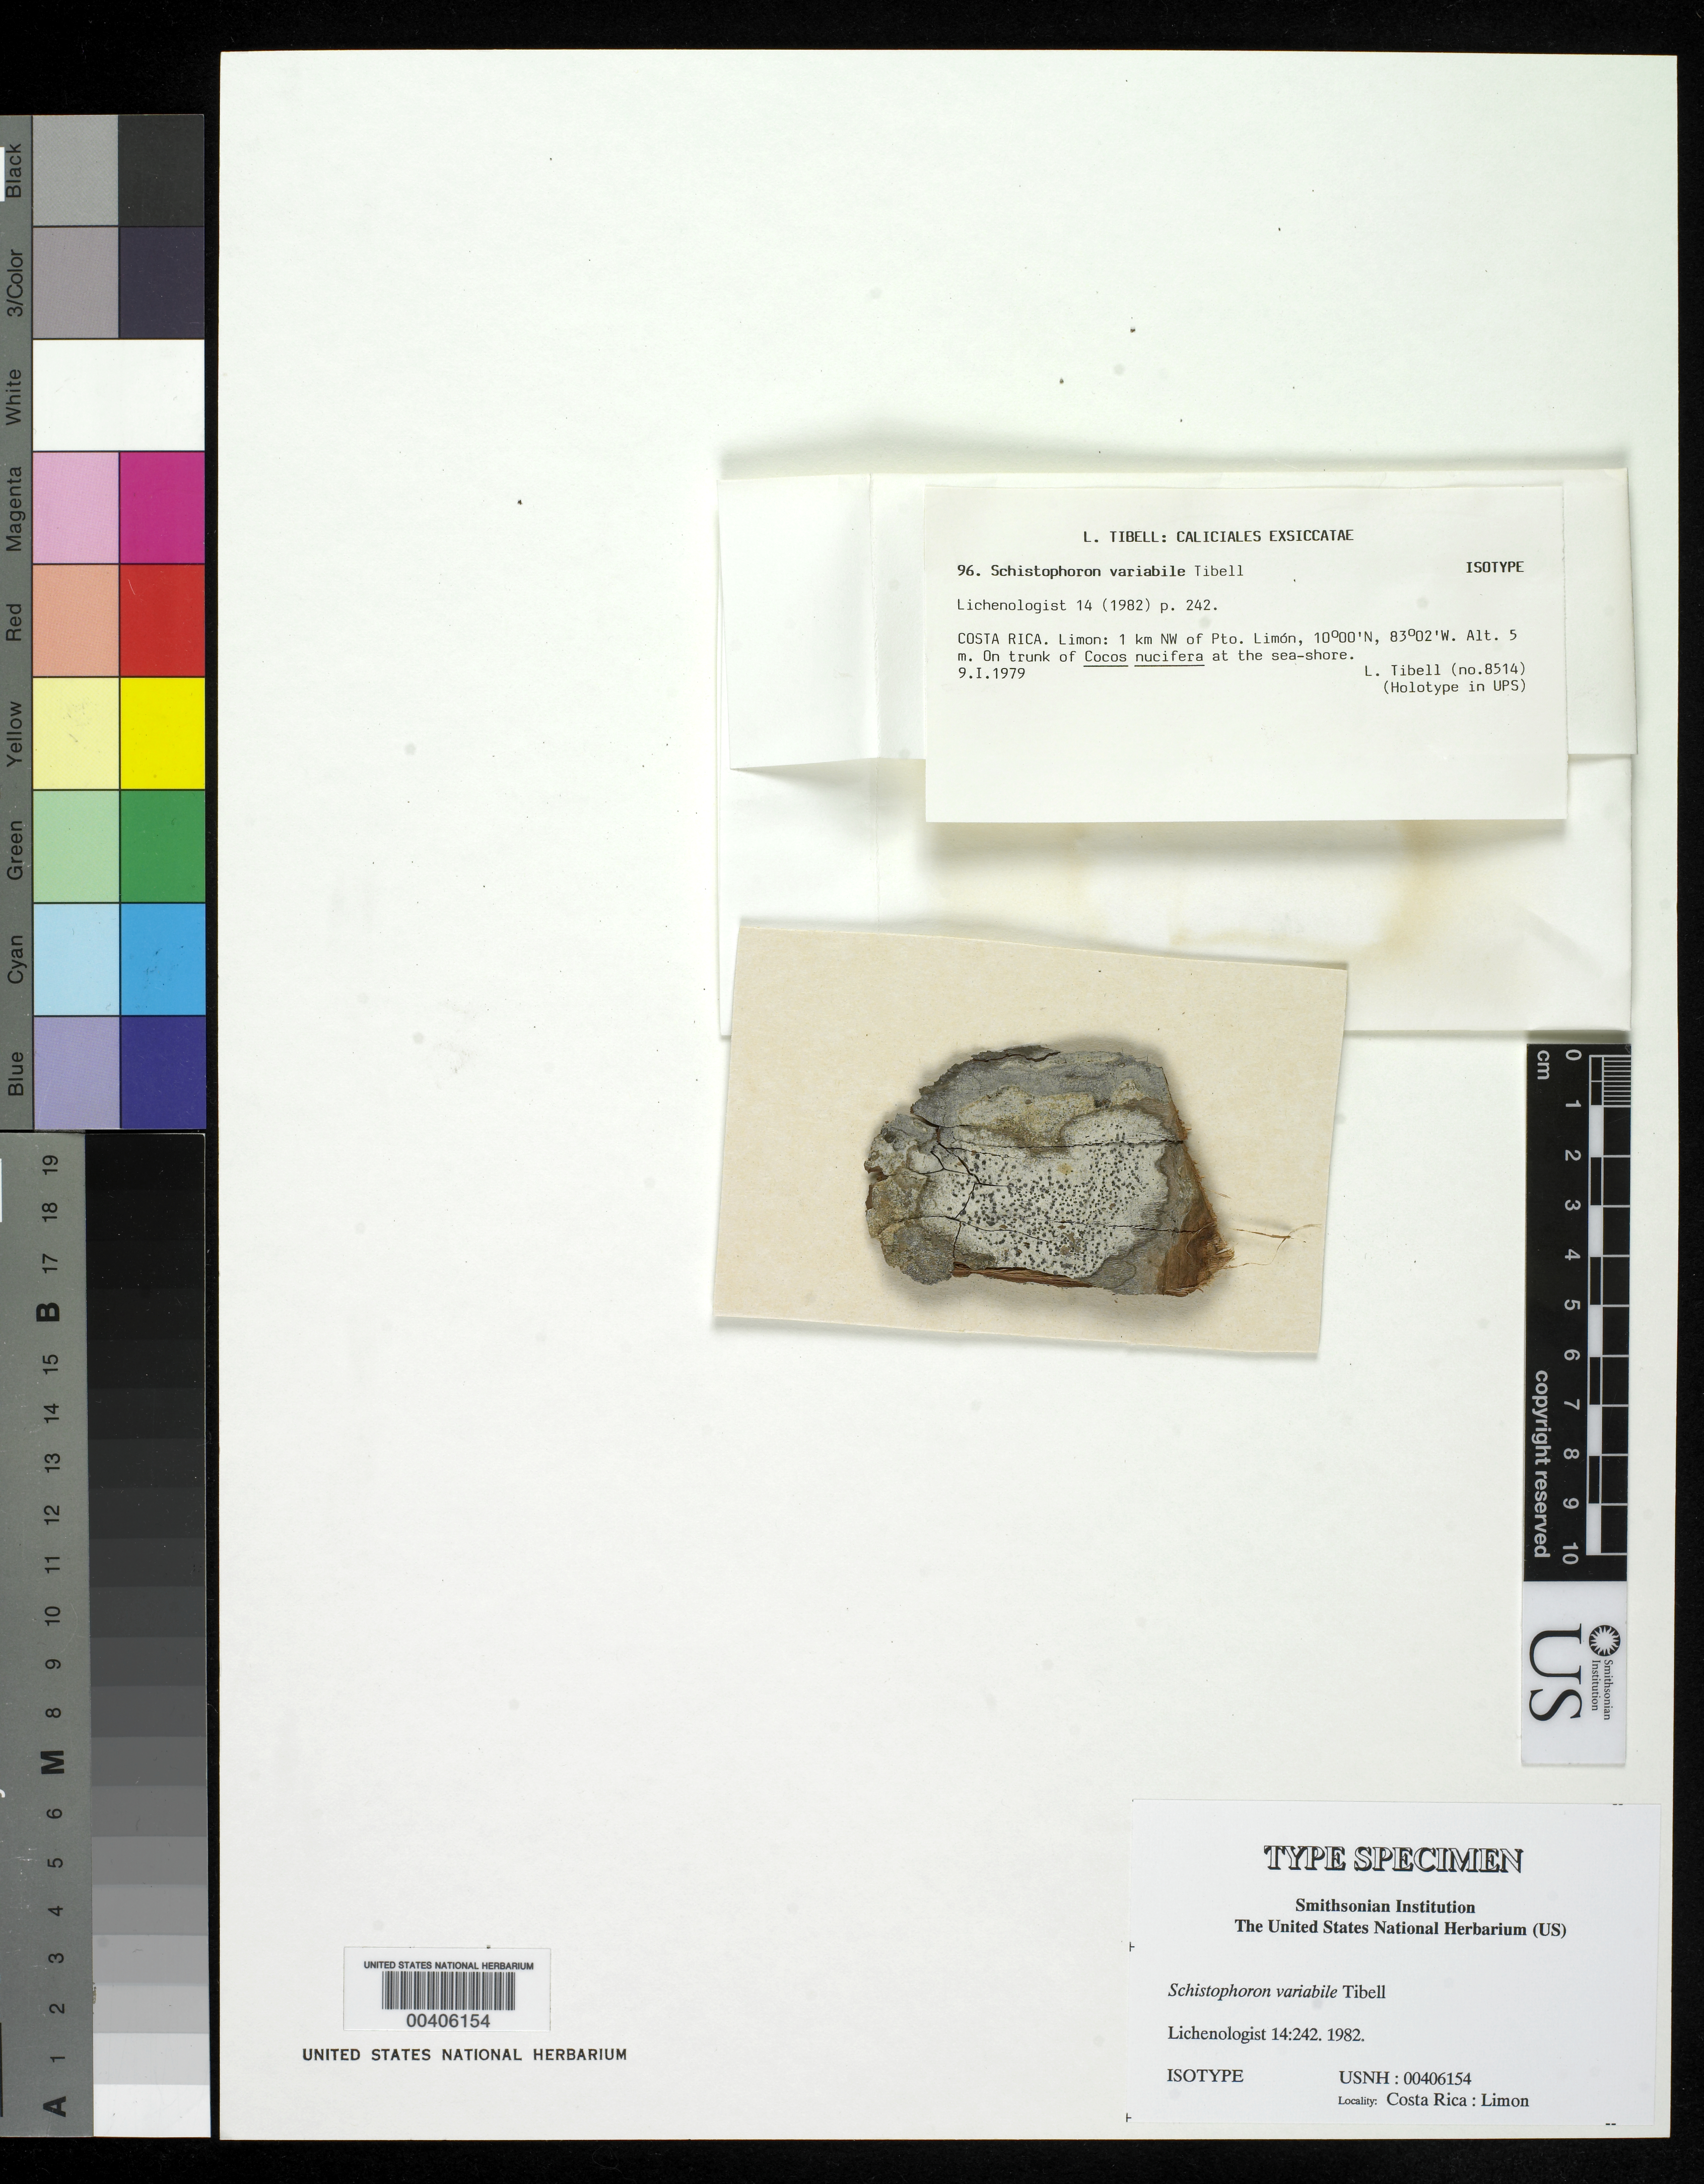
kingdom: Fungi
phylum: Ascomycota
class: Lecanoromycetes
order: Ostropales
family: Graphidaceae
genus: Schistophoron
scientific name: Schistophoron variabile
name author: Tibell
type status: Isotype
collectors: L. Tibell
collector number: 8514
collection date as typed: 09 Jan 1979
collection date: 1979-01-09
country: Costa Rica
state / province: Limón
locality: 1 km NW Pto. Limon.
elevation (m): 5